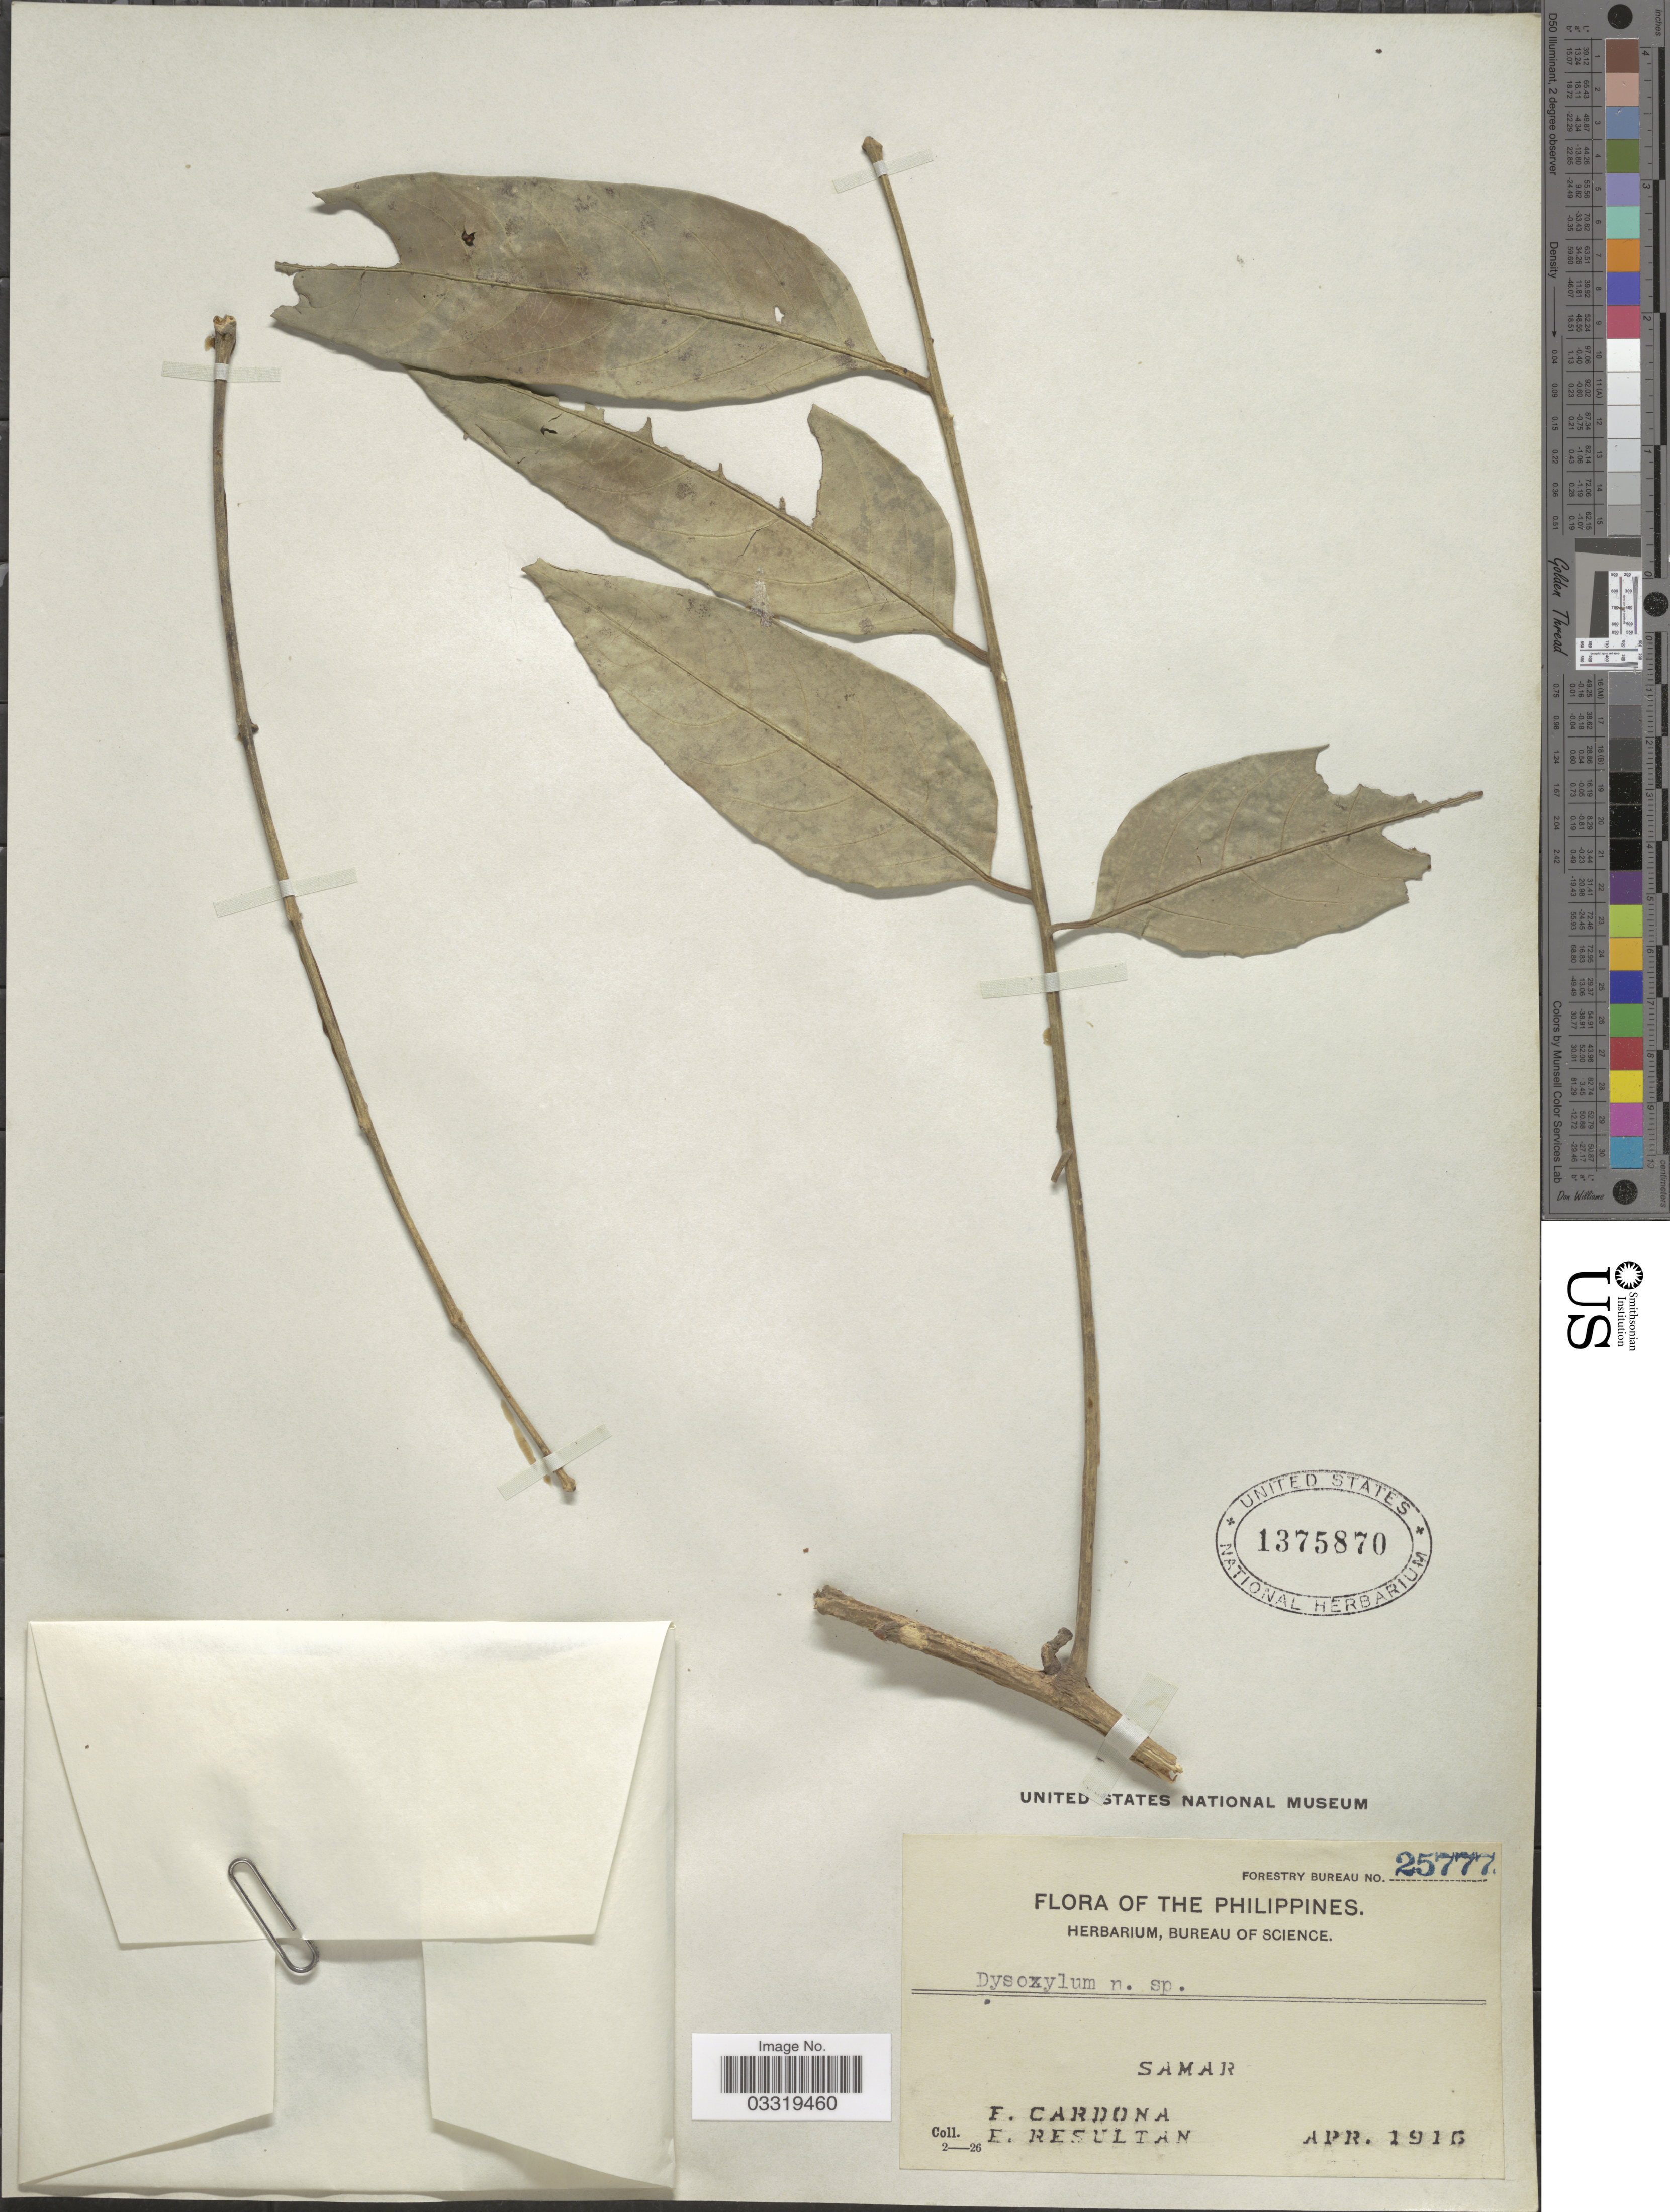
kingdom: Plantae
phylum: Tracheophyta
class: Magnoliopsida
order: Sapindales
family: Meliaceae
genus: Dysoxylum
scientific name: Dysoxylum sp.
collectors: F. Cardona & E. Resultan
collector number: Forestry Bureau 25777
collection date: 1916-04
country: Philippines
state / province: Eastern Visayas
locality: Samar.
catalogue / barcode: US 1375870